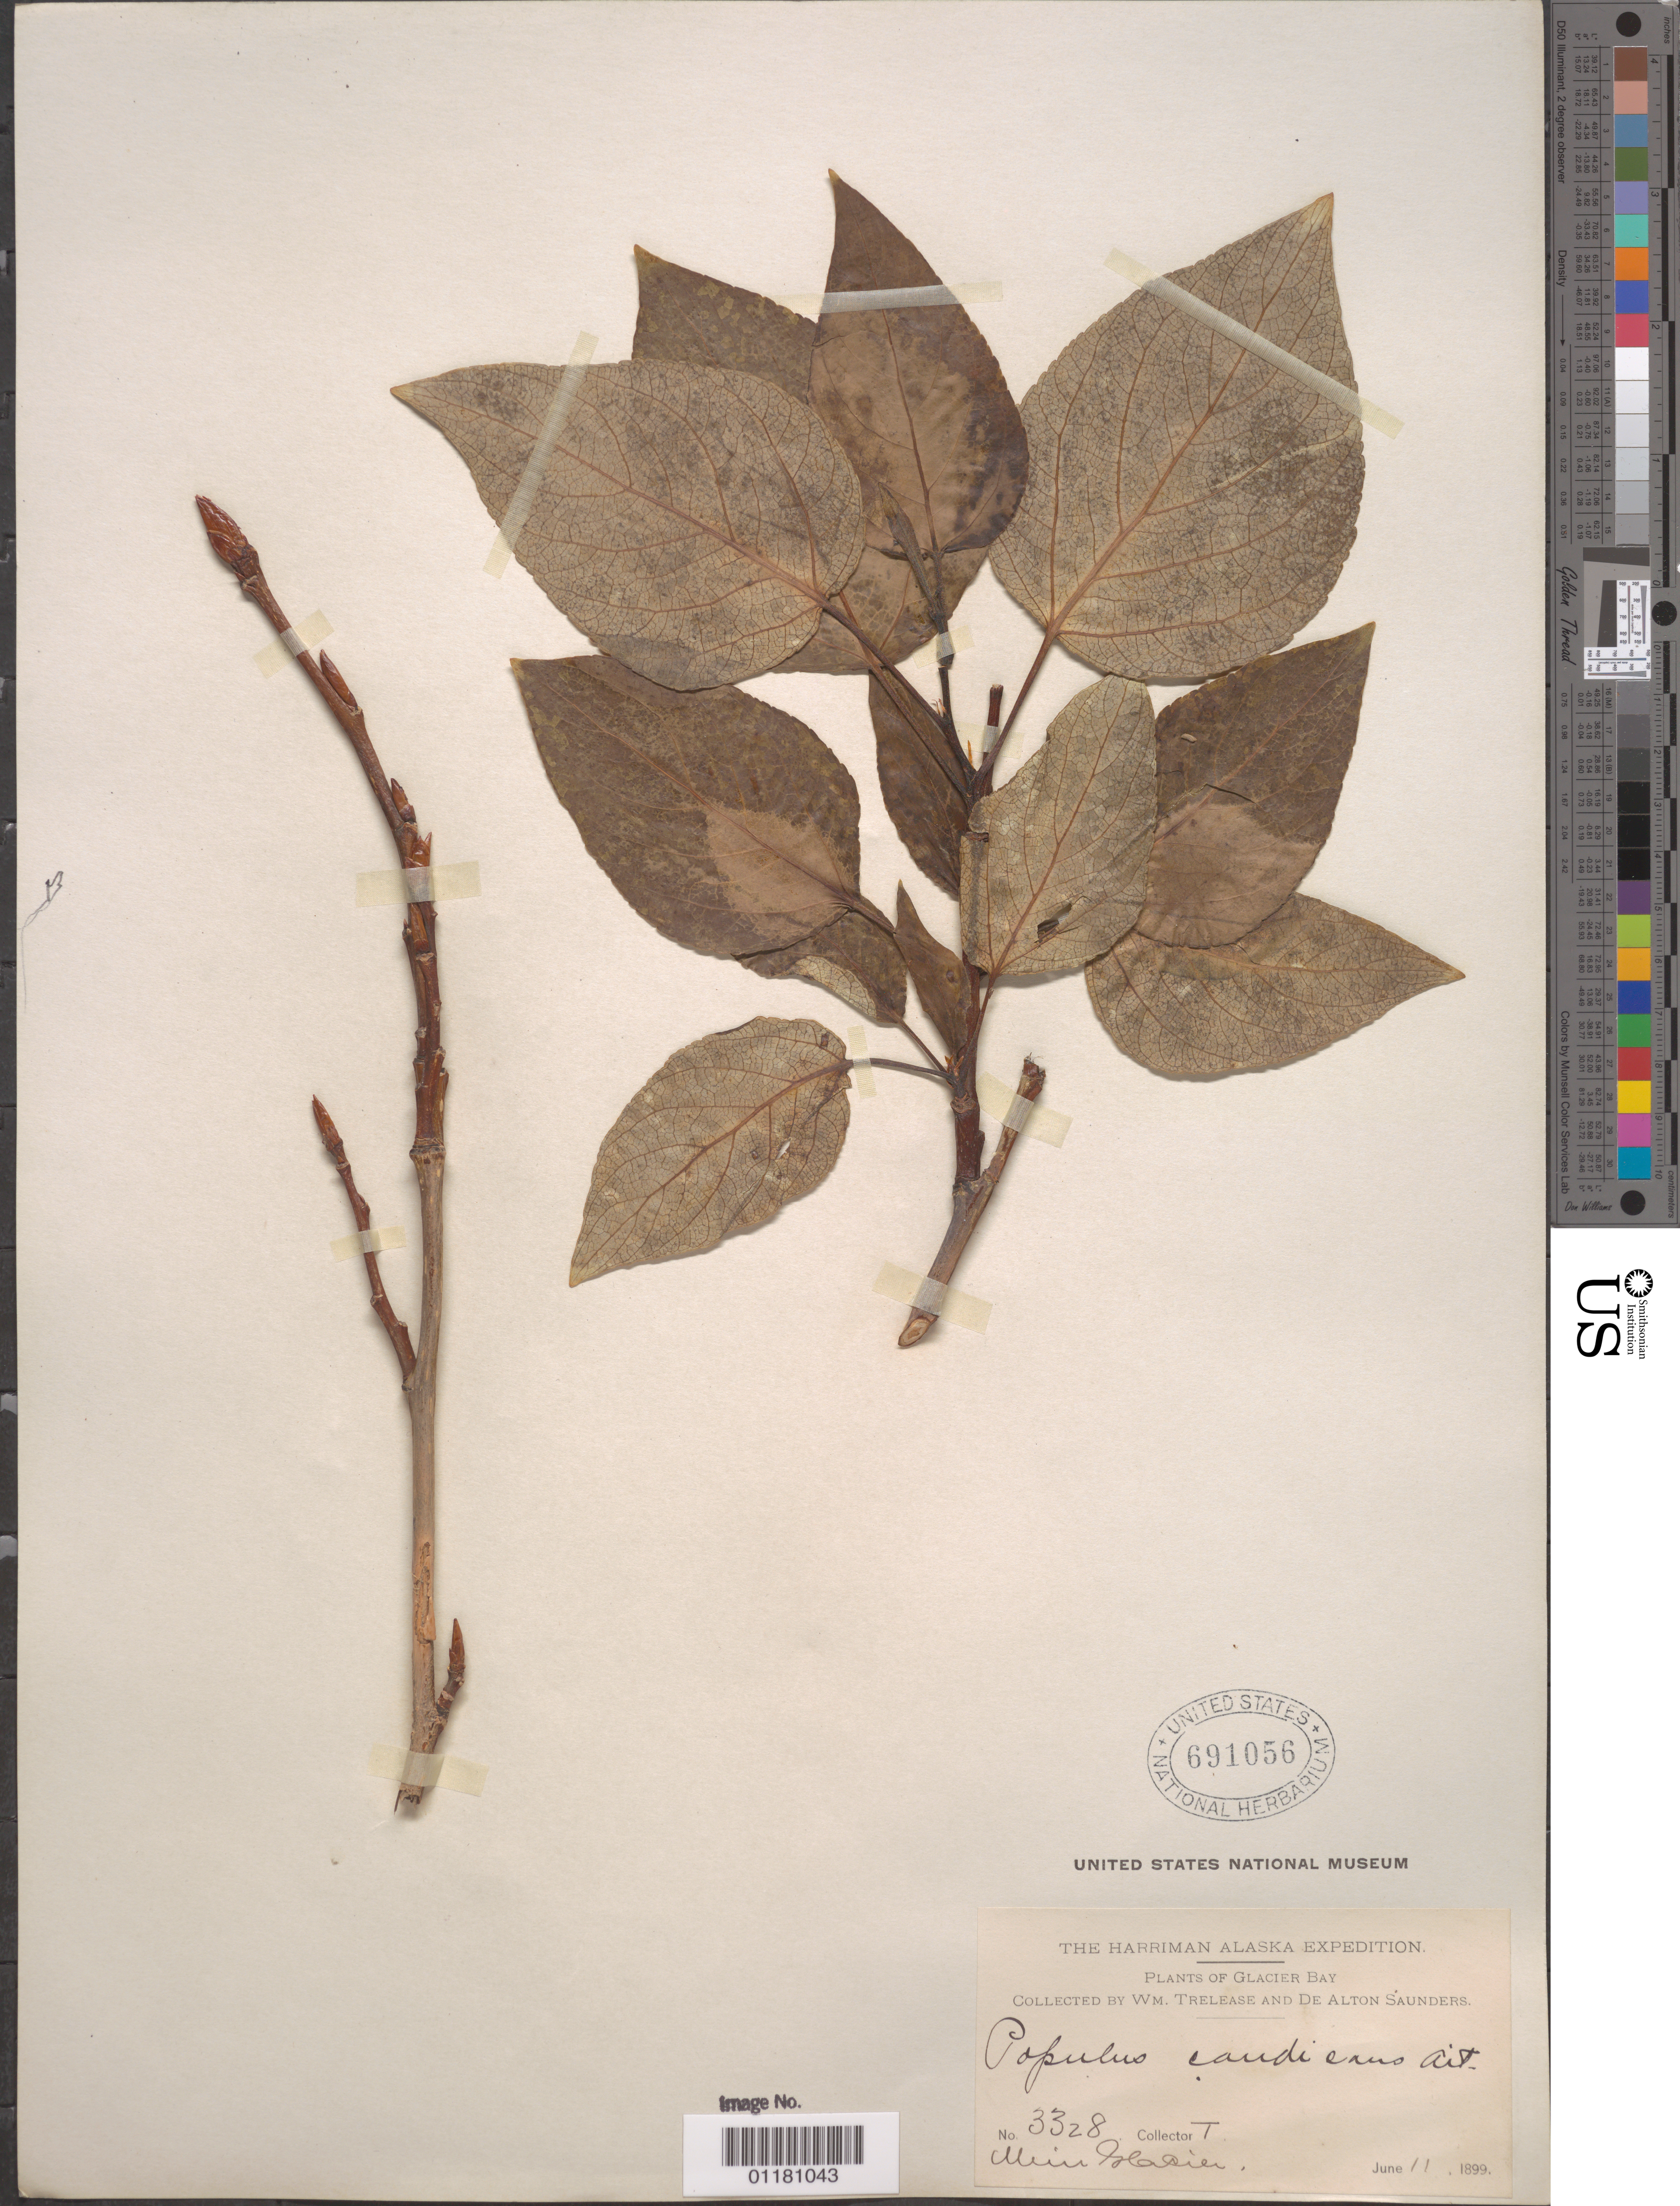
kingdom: Plantae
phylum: Tracheophyta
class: Magnoliopsida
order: Malpighiales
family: Salicaceae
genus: Populus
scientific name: Populus candicans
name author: Aiton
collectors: W. Trelease & D. A. Saunders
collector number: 3328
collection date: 1899-06-11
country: United States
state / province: Alaska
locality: Muir Glacier.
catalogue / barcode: US 691056